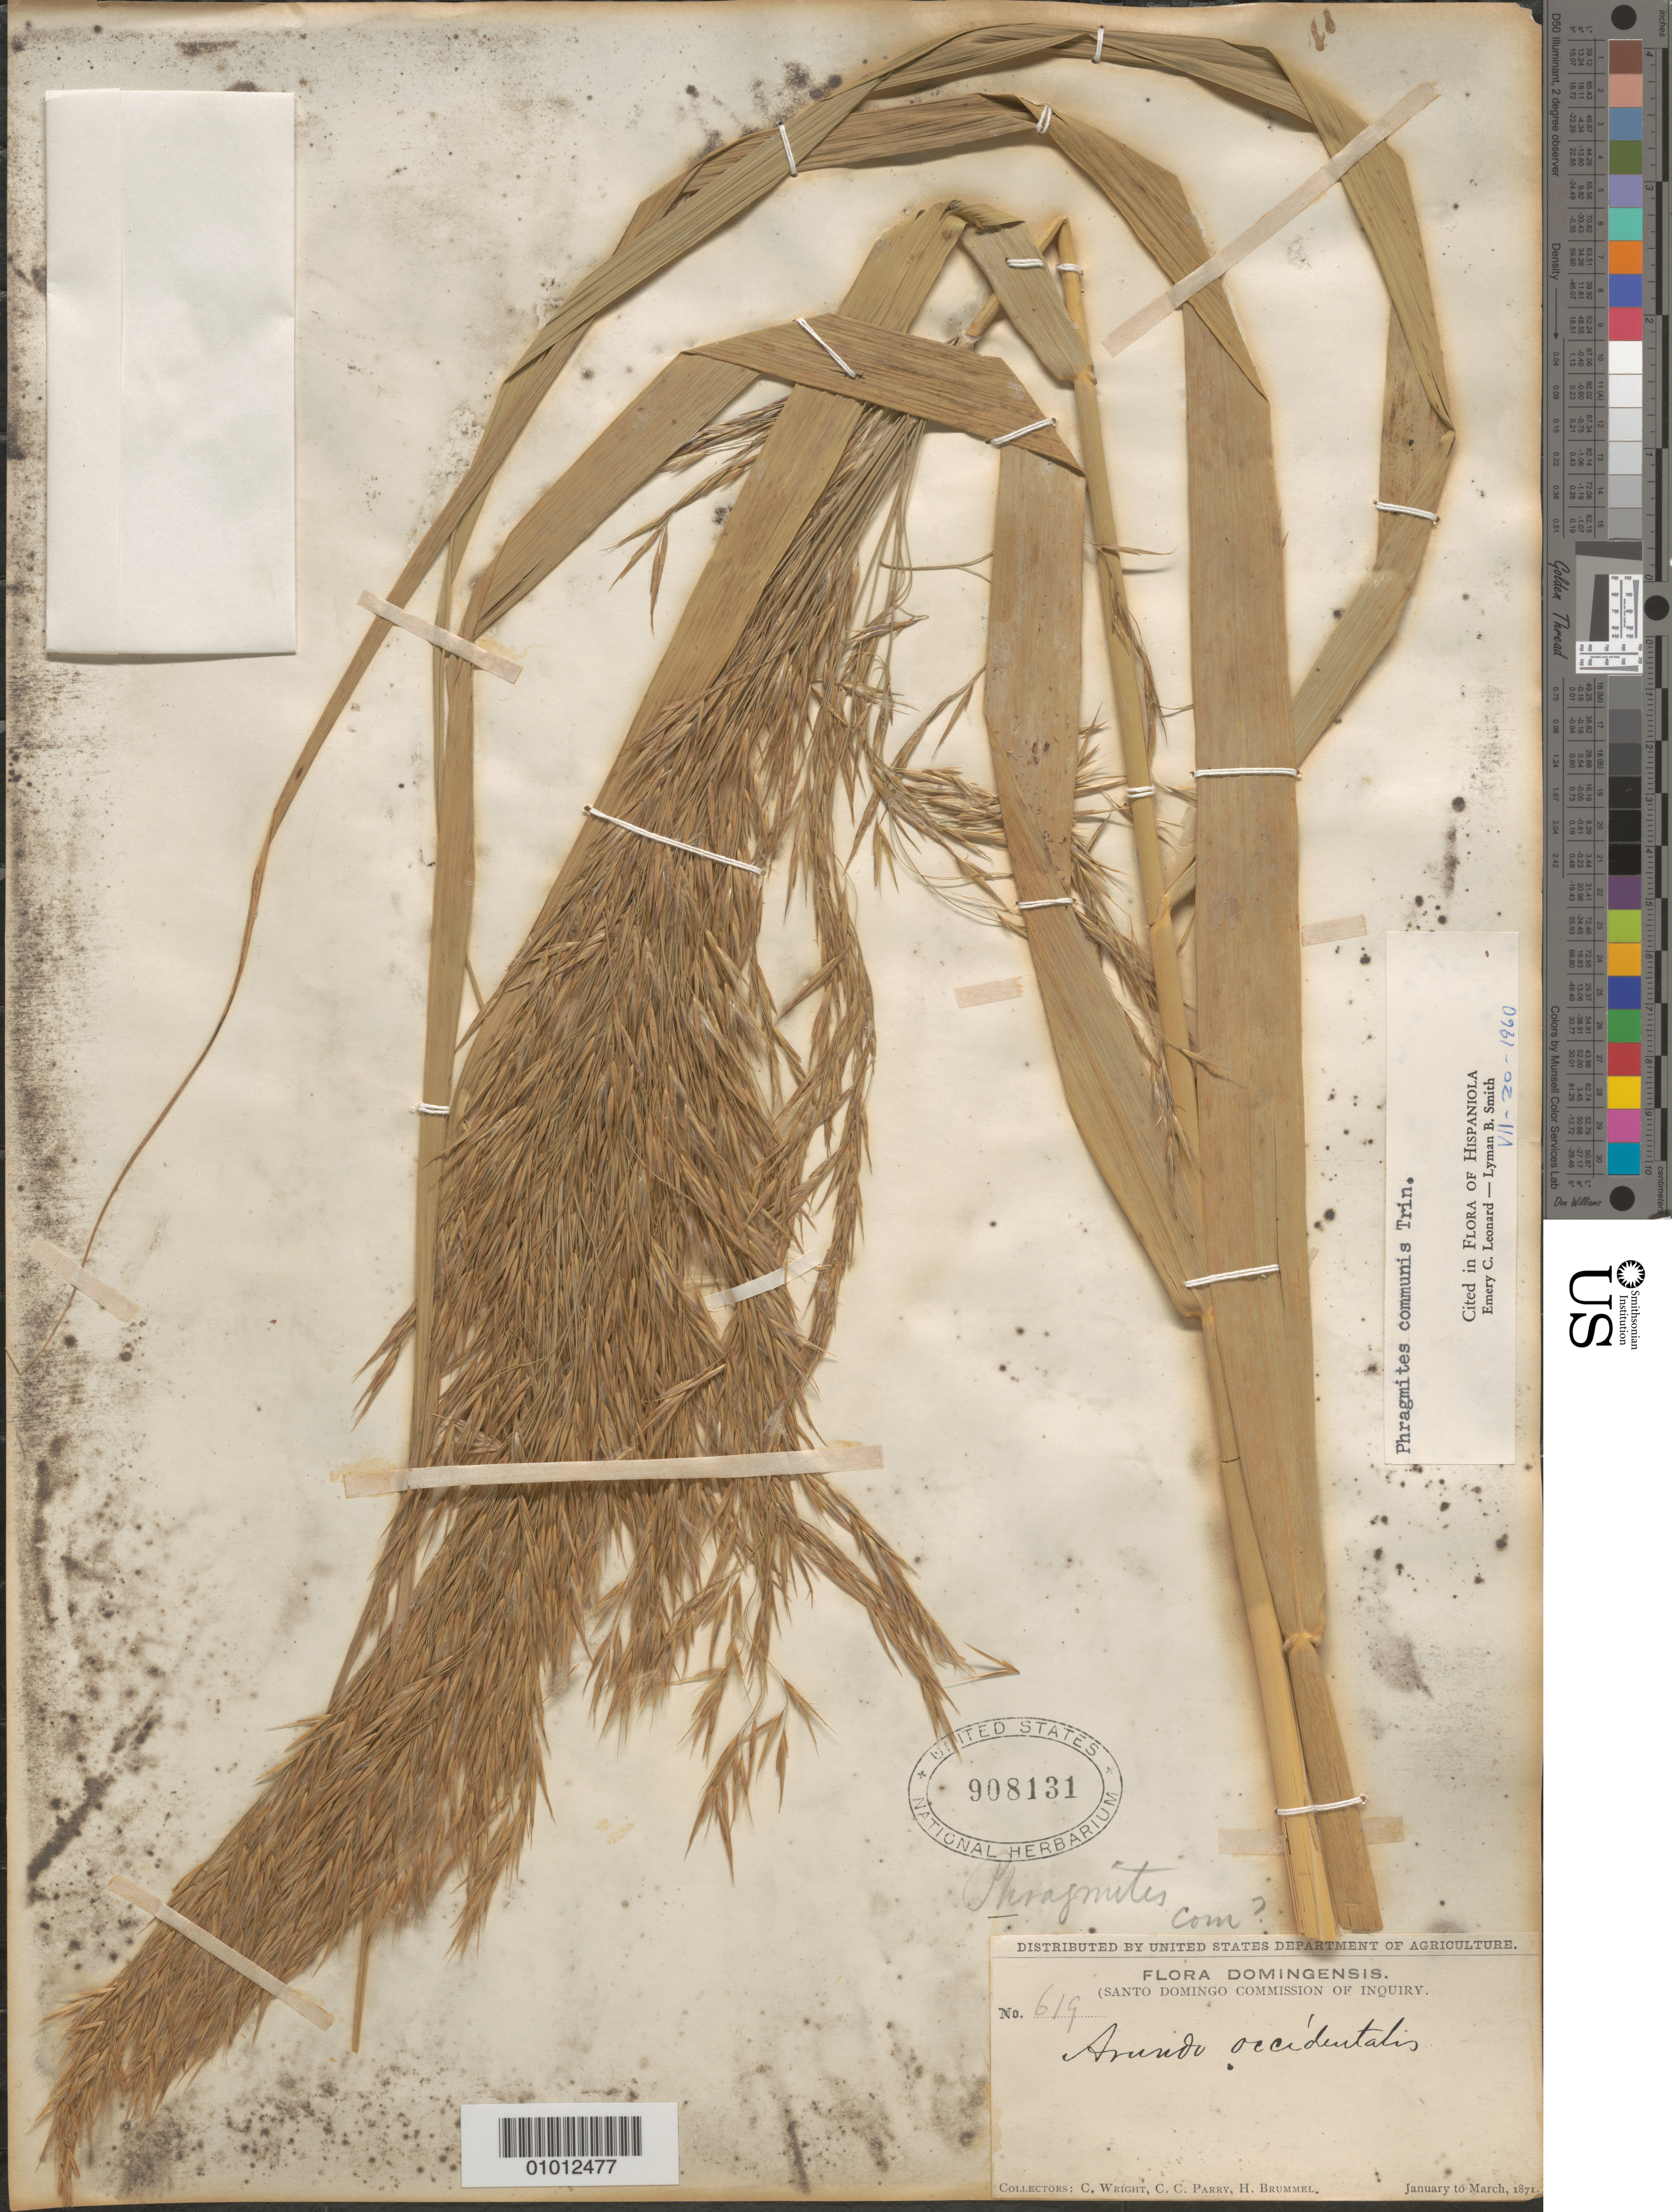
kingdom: Plantae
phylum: Tracheophyta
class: Liliopsida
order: Poales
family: Poaceae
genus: Phragmites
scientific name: Phragmites australis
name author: (Cav.) Trin. ex Steud.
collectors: C. Wright, C. C. Parry & H. Brummel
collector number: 619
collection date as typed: Jan 1871 to -- Mar 1871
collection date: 1871-01/1871-03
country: Dominican Republic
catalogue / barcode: US 908131